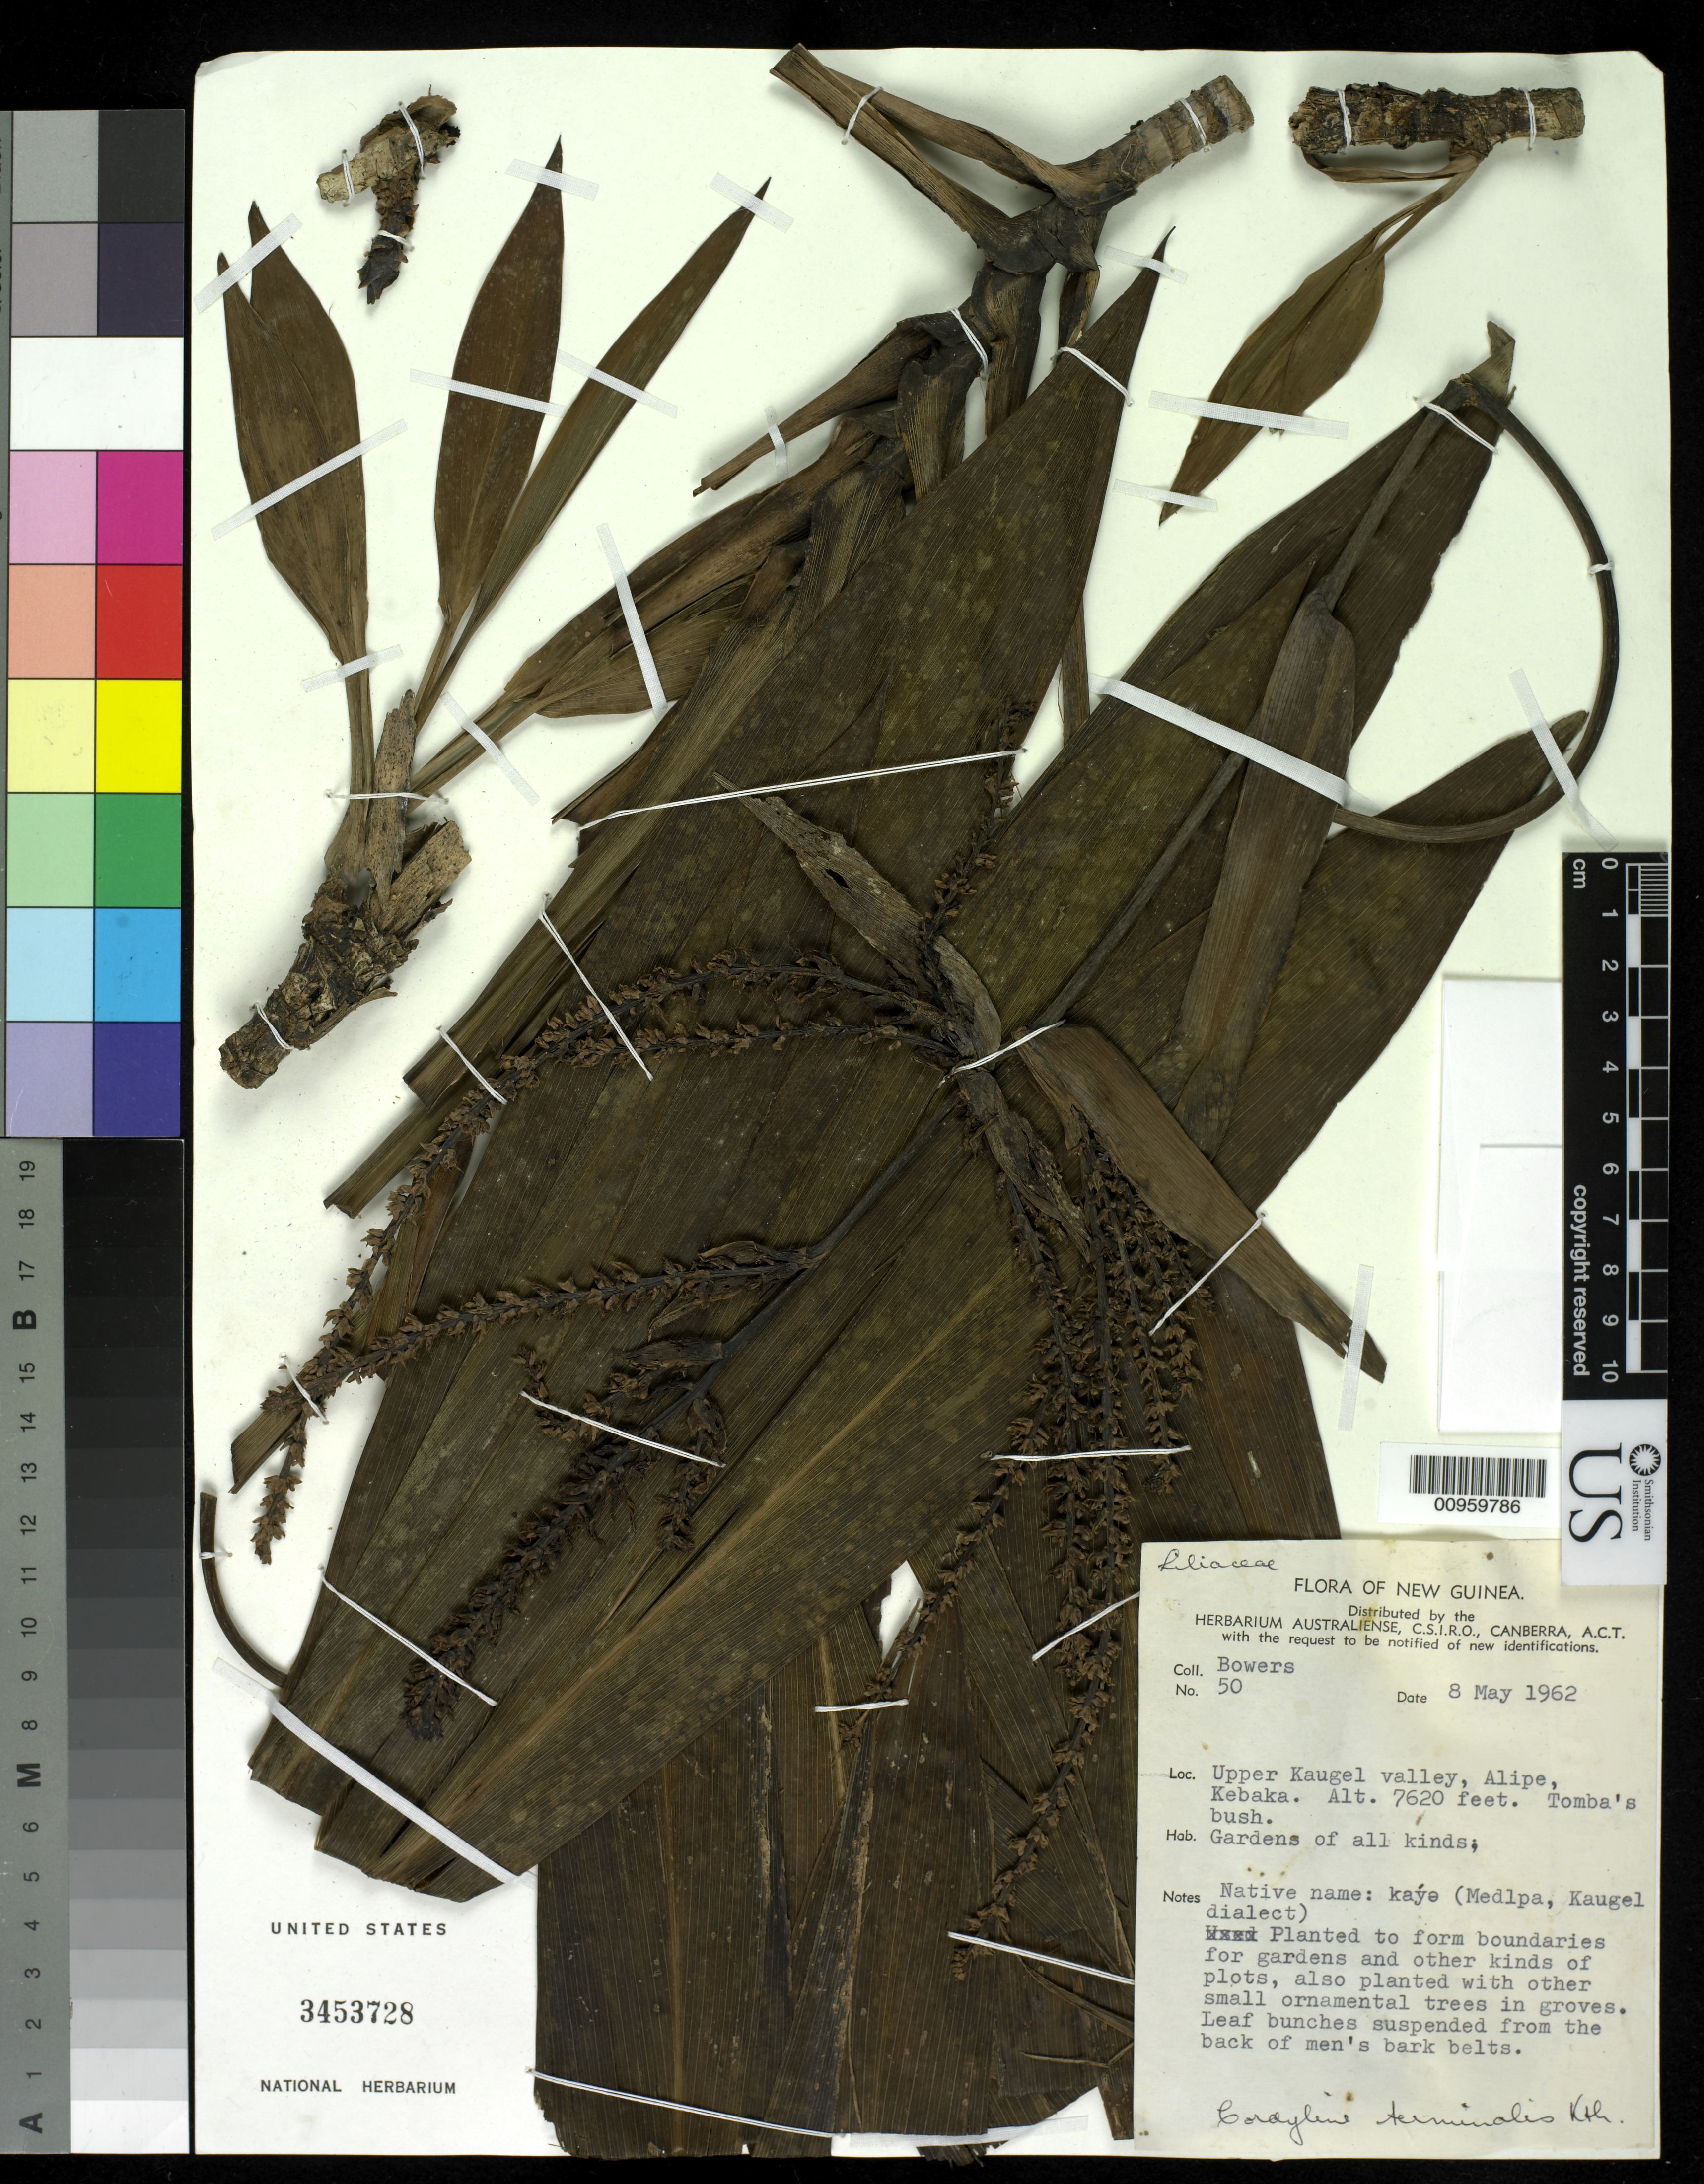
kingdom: Plantae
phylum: Tracheophyta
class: Liliopsida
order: Asparagales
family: Asparagaceae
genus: Cordyline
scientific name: Cordyline terminalis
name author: (L.) Kunth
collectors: N. Bowers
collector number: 50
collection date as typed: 08 May 1962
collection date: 1962-05-08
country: Papua New Guinea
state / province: Western Highlands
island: New Guinea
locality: Upper Kaugel valley, Alipe, Kebaka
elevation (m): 2323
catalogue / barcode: US 3453728